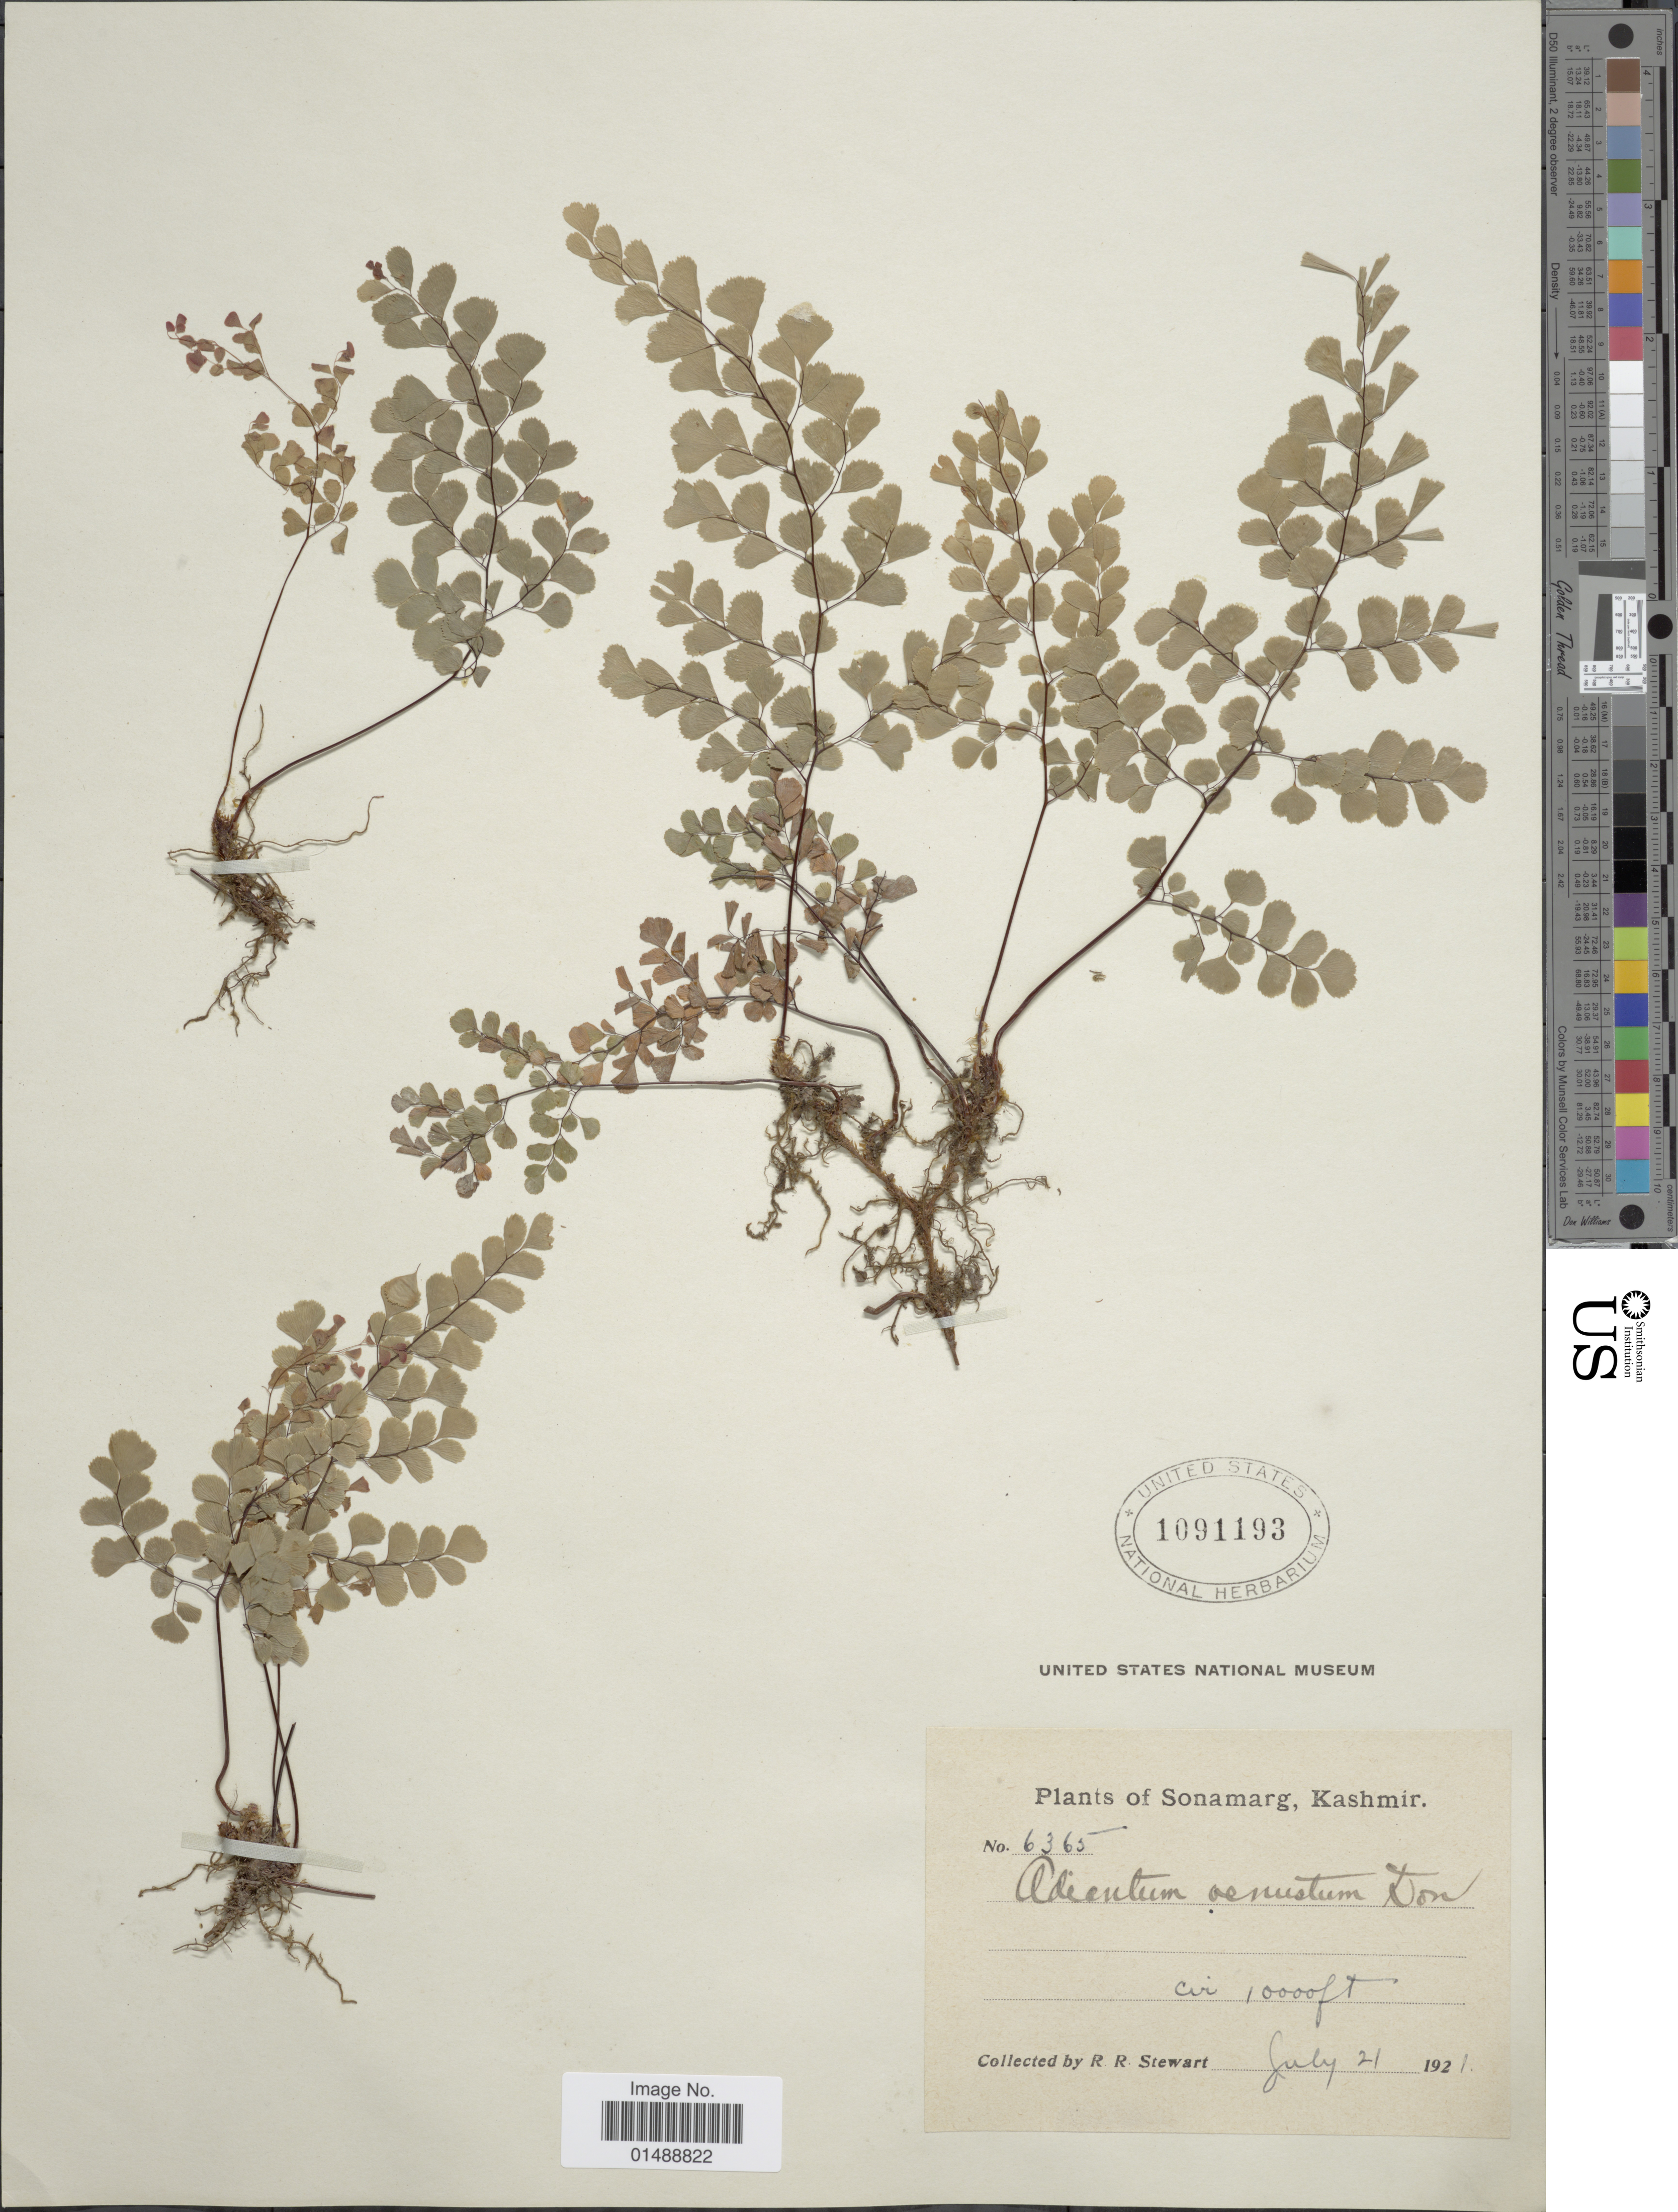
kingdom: Plantae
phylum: Tracheophyta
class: Polypodiopsida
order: Polypodiales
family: Pteridaceae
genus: Adiantum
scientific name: Adiantum venustum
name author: D. Don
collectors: R. R. Stewart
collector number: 6365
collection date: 1921-07-21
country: India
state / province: Jammu and Kashmir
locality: Sonamarg, Kashmir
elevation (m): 3048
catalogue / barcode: US 1091193